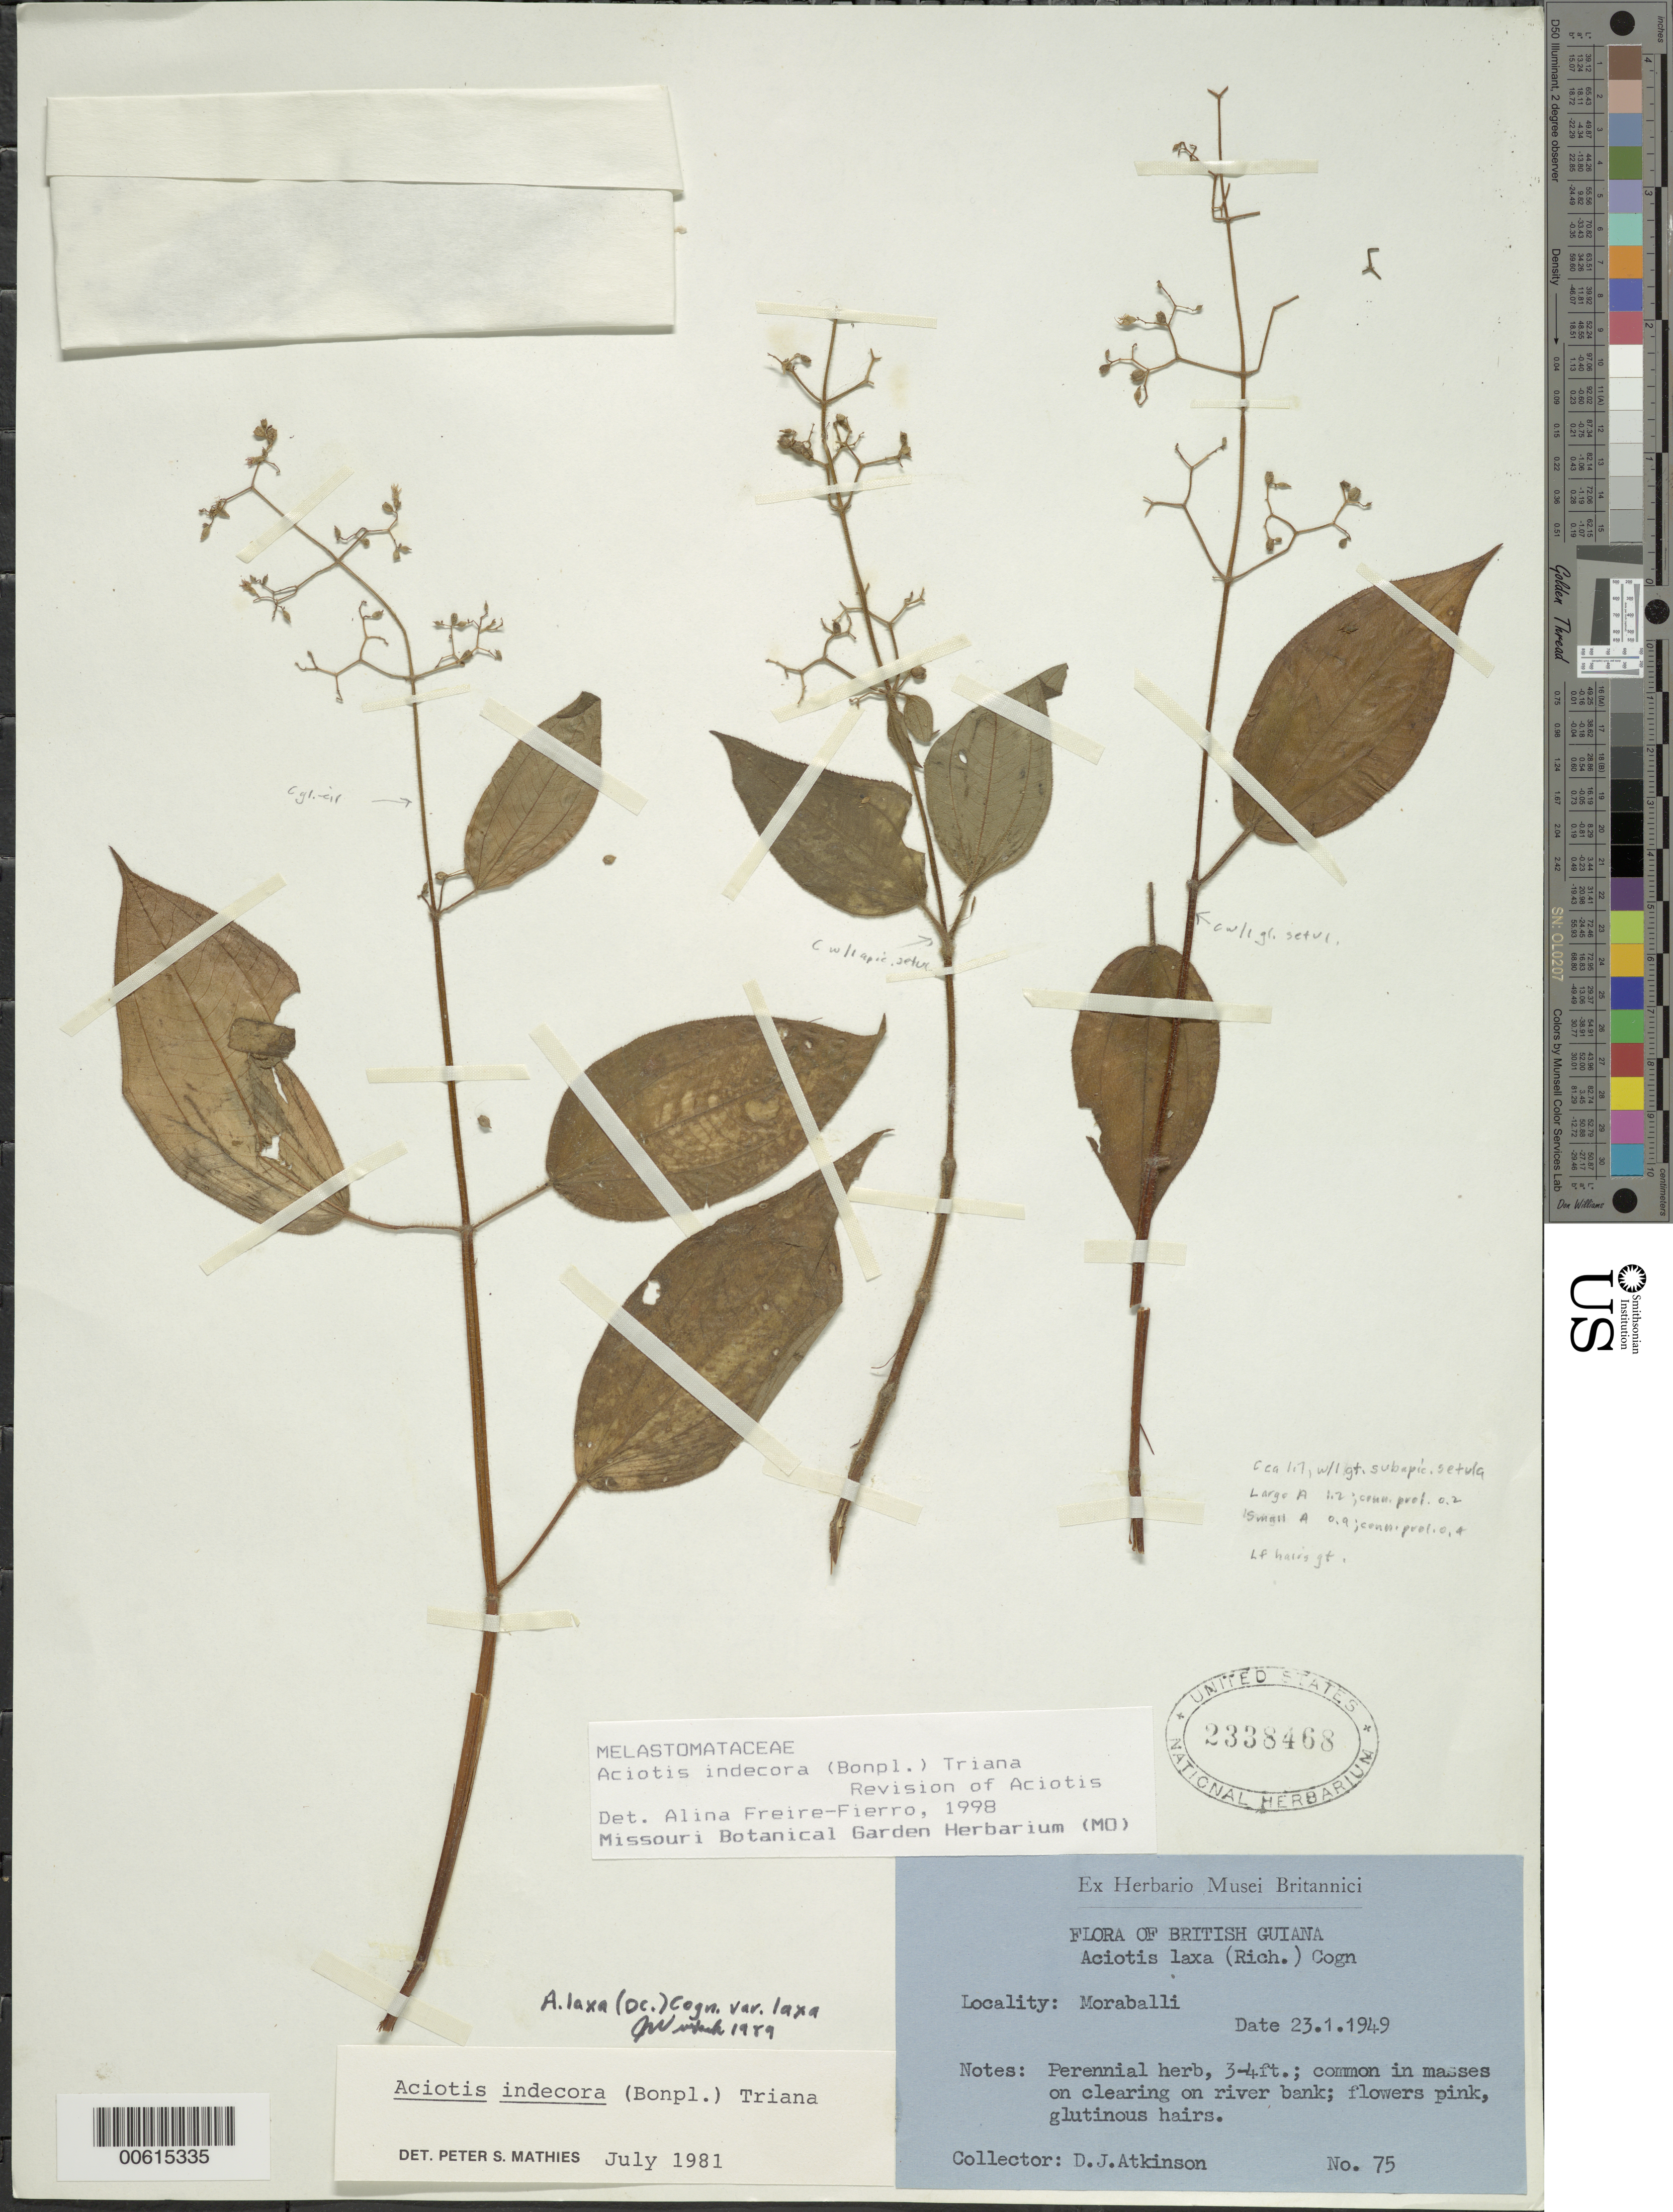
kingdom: Plantae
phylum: Tracheophyta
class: Magnoliopsida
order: Myrtales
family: Melastomataceae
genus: Aciotis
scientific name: Aciotis indecora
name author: (Bonpl.) Triana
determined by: Freire-Fierro, A.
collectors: D. Atkinson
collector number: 75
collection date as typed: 23-Jan-49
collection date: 1949-01-23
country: Guyana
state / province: U. Demerara-Berbice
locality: Moraballi R.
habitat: Masses on clearing on river bank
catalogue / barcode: US 2338468